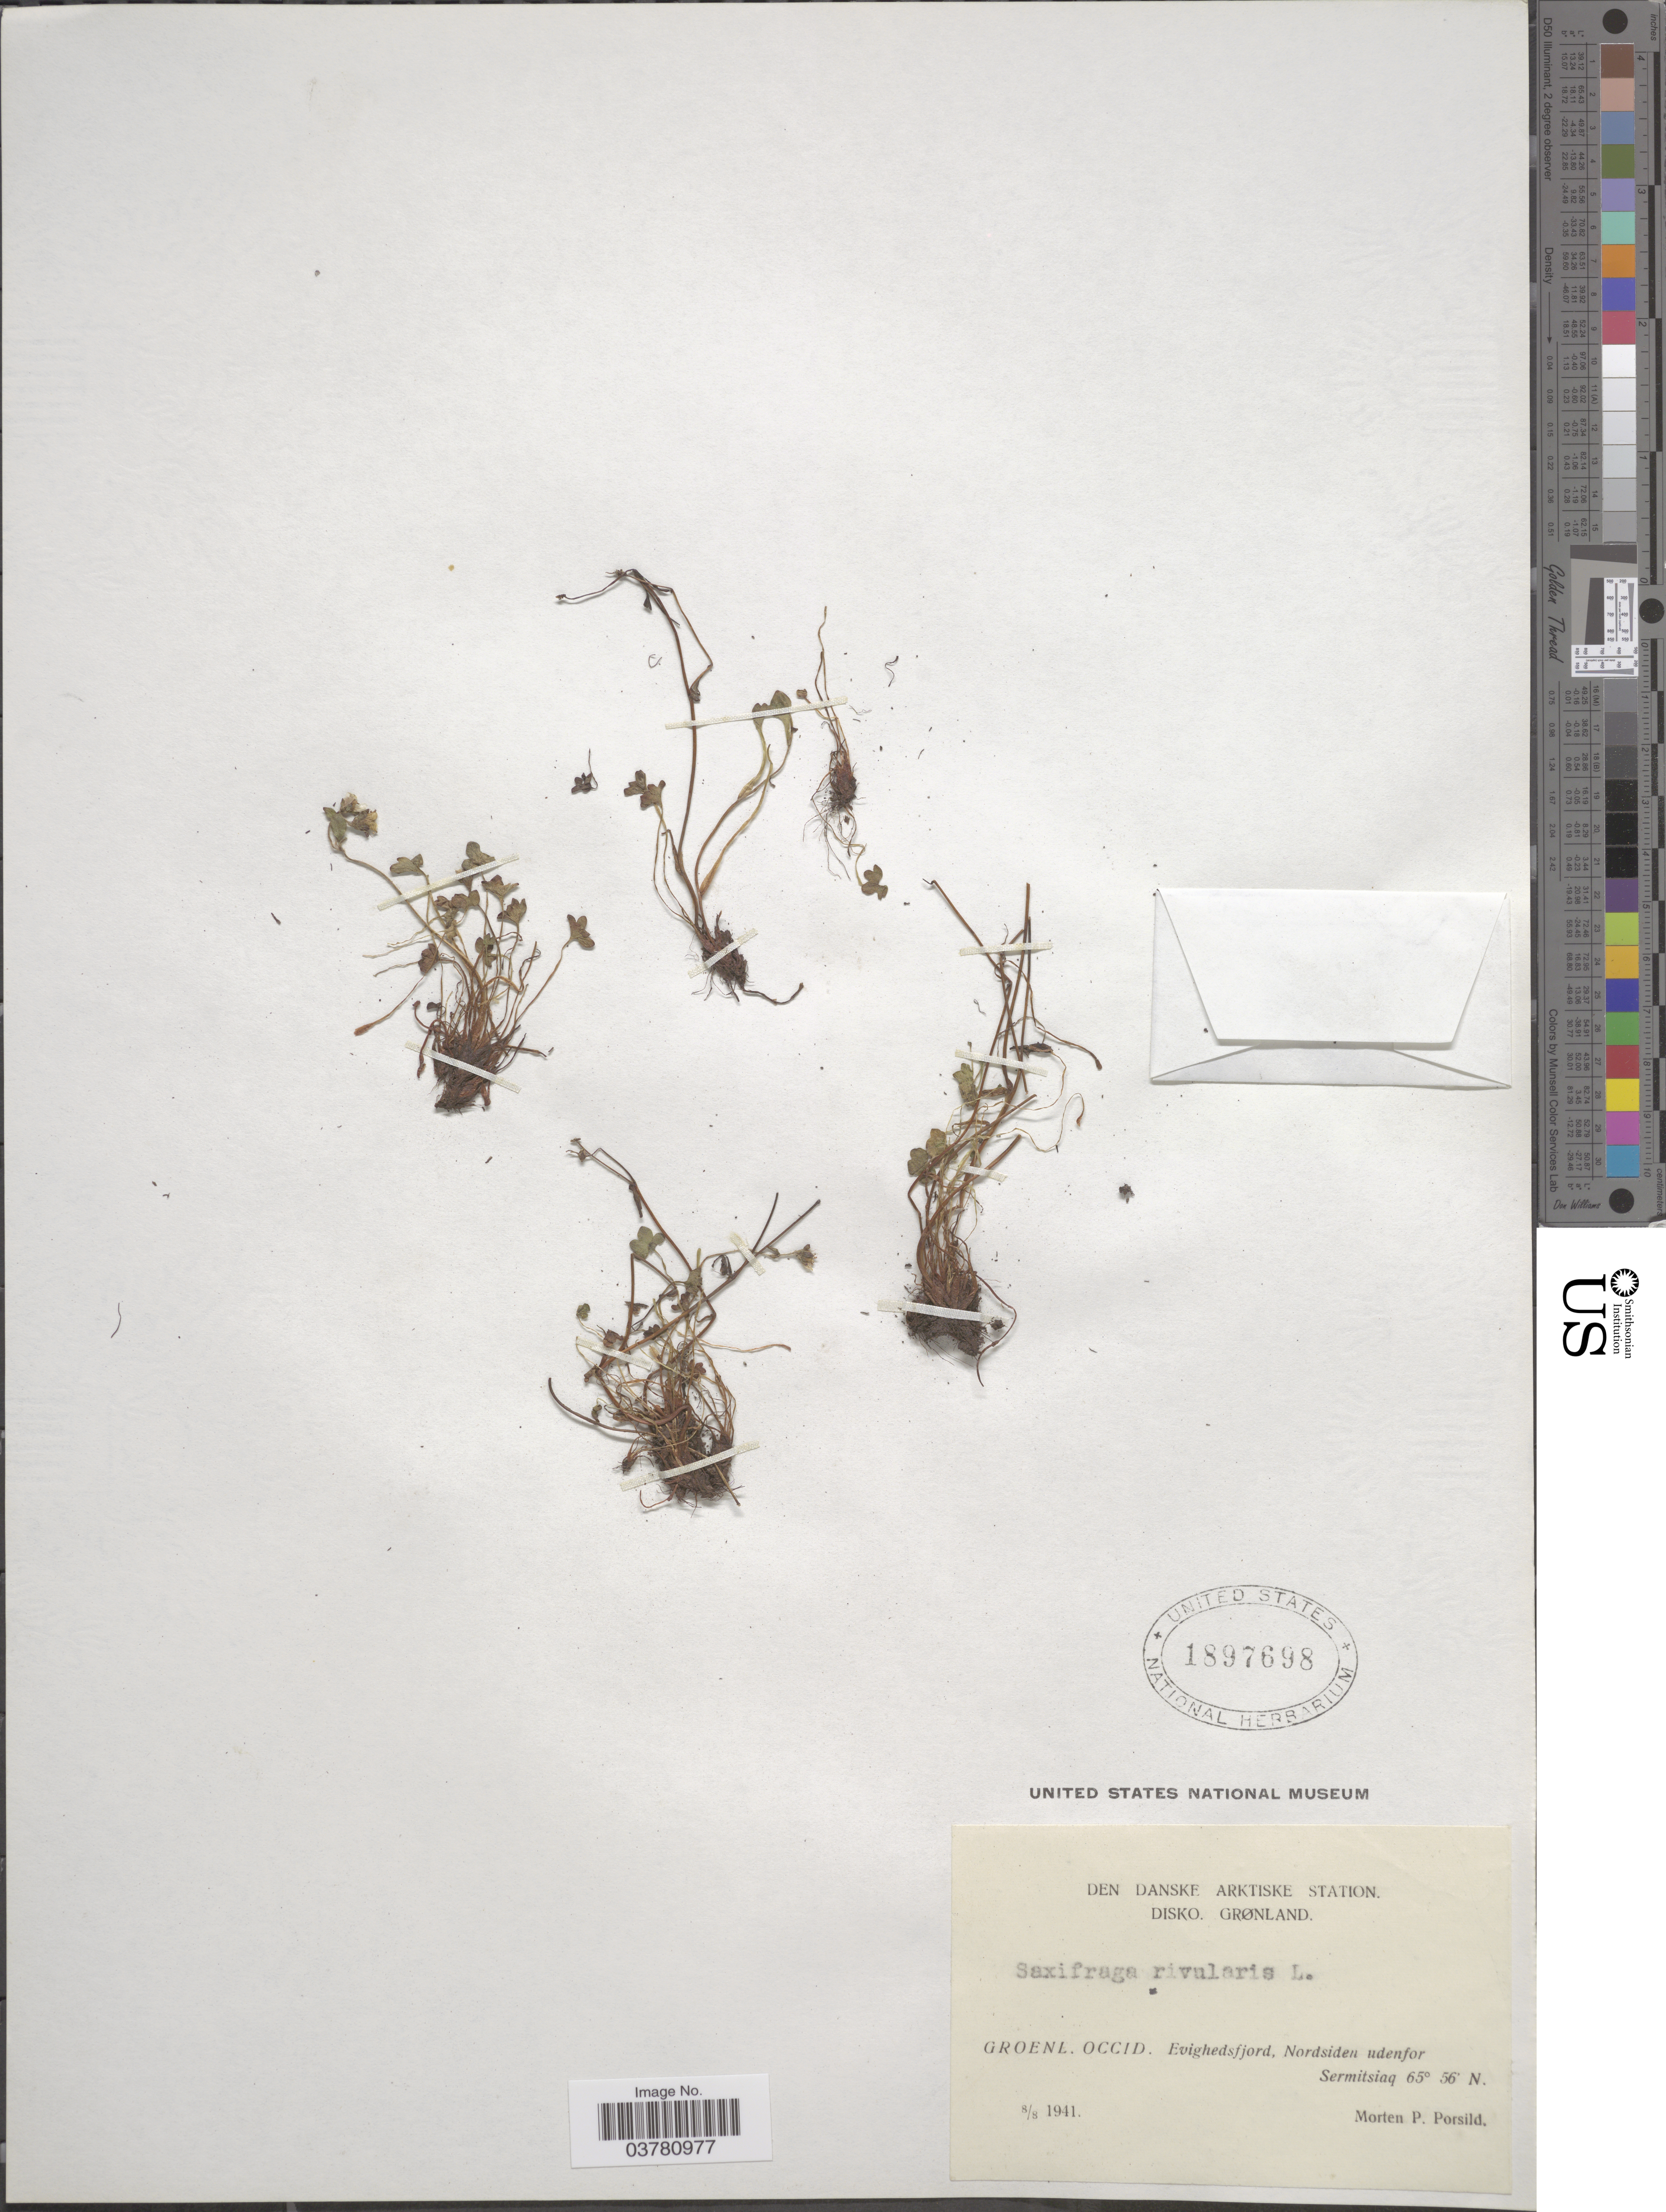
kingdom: Plantae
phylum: Tracheophyta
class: Magnoliopsida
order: Saxifragales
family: Saxifragaceae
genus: Saxifraga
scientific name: Saxifraga rivularis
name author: L.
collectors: M. P. Porsild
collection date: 1941-08-08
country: Greenland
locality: Den Danske Arktiske Station. Disko. Grønland. Groenl. Occid. Evighedsfjord, Nordsiden undenfor Sermitsiaq.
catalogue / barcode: US 1897698